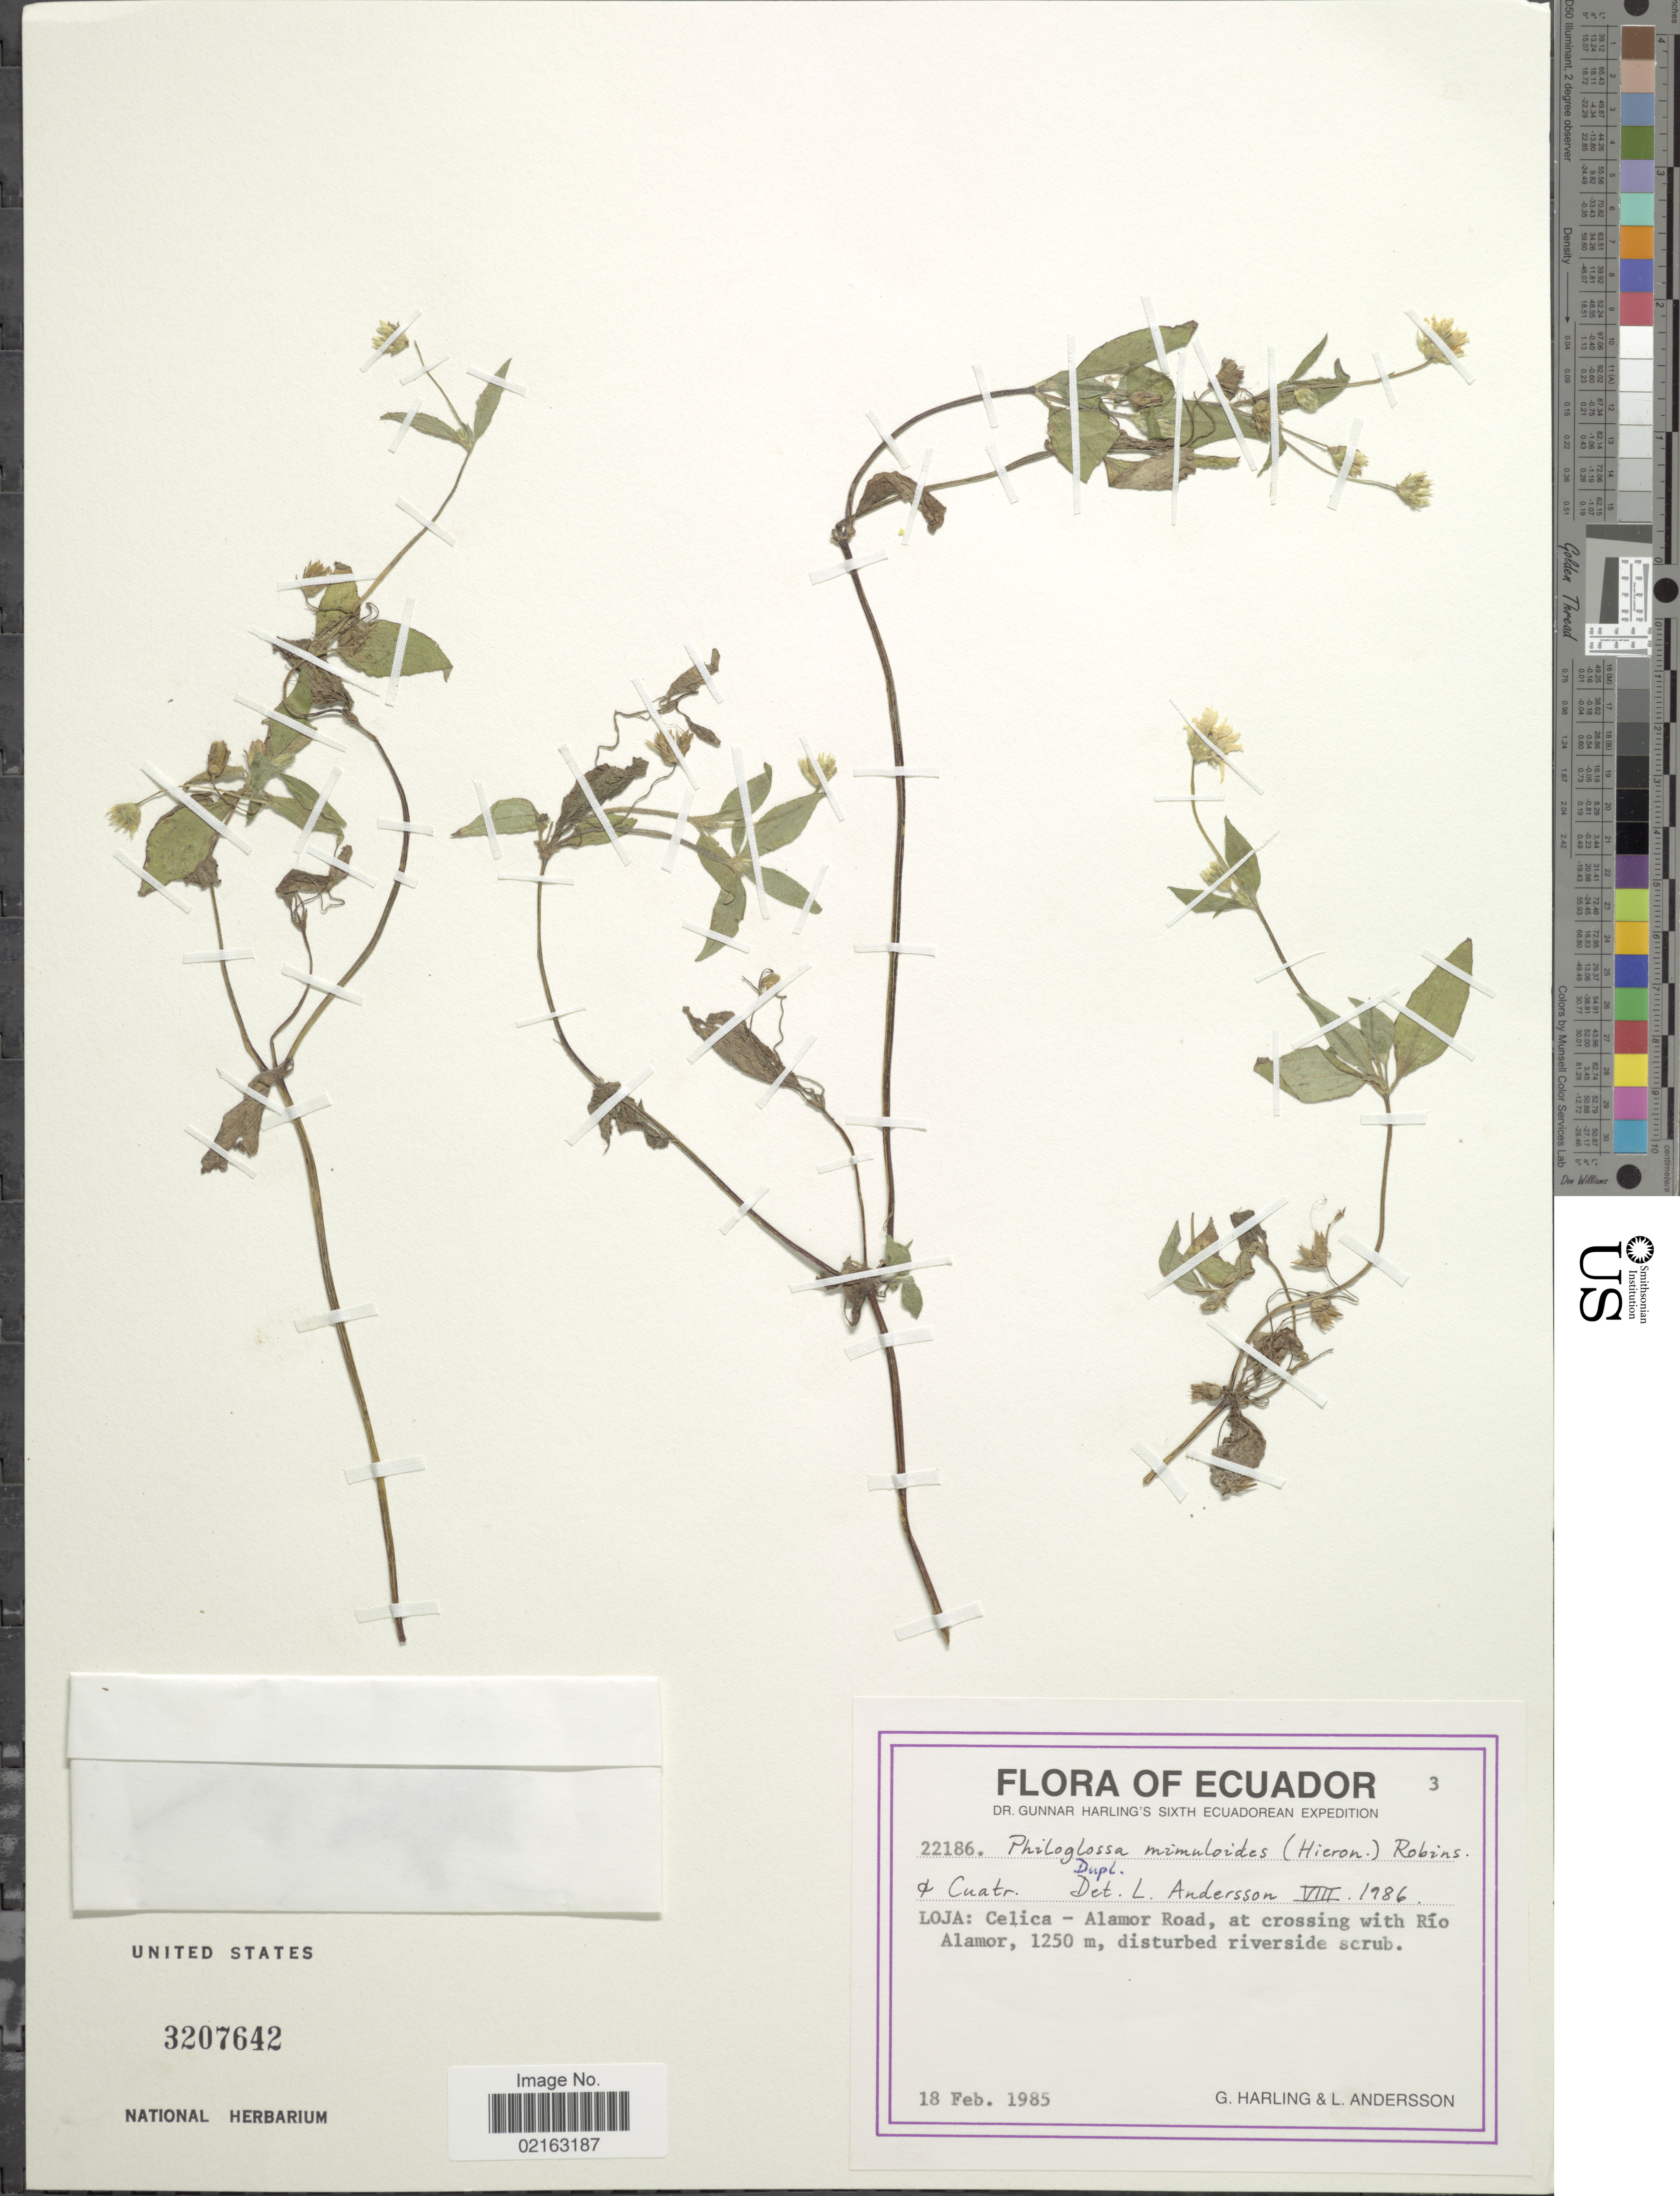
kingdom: Plantae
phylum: Tracheophyta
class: Magnoliopsida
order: Asterales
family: Asteraceae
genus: Philoglossa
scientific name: Philoglossa mimuloides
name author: (Hieron.) H. Rob. & Brettell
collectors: G. Harling & L. Andersson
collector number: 22186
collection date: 1985-02-18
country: Ecuador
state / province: Loja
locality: Loja: Celica - Alamor Road, at crossing with Río Alamor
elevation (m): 1250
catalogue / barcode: US 3207642